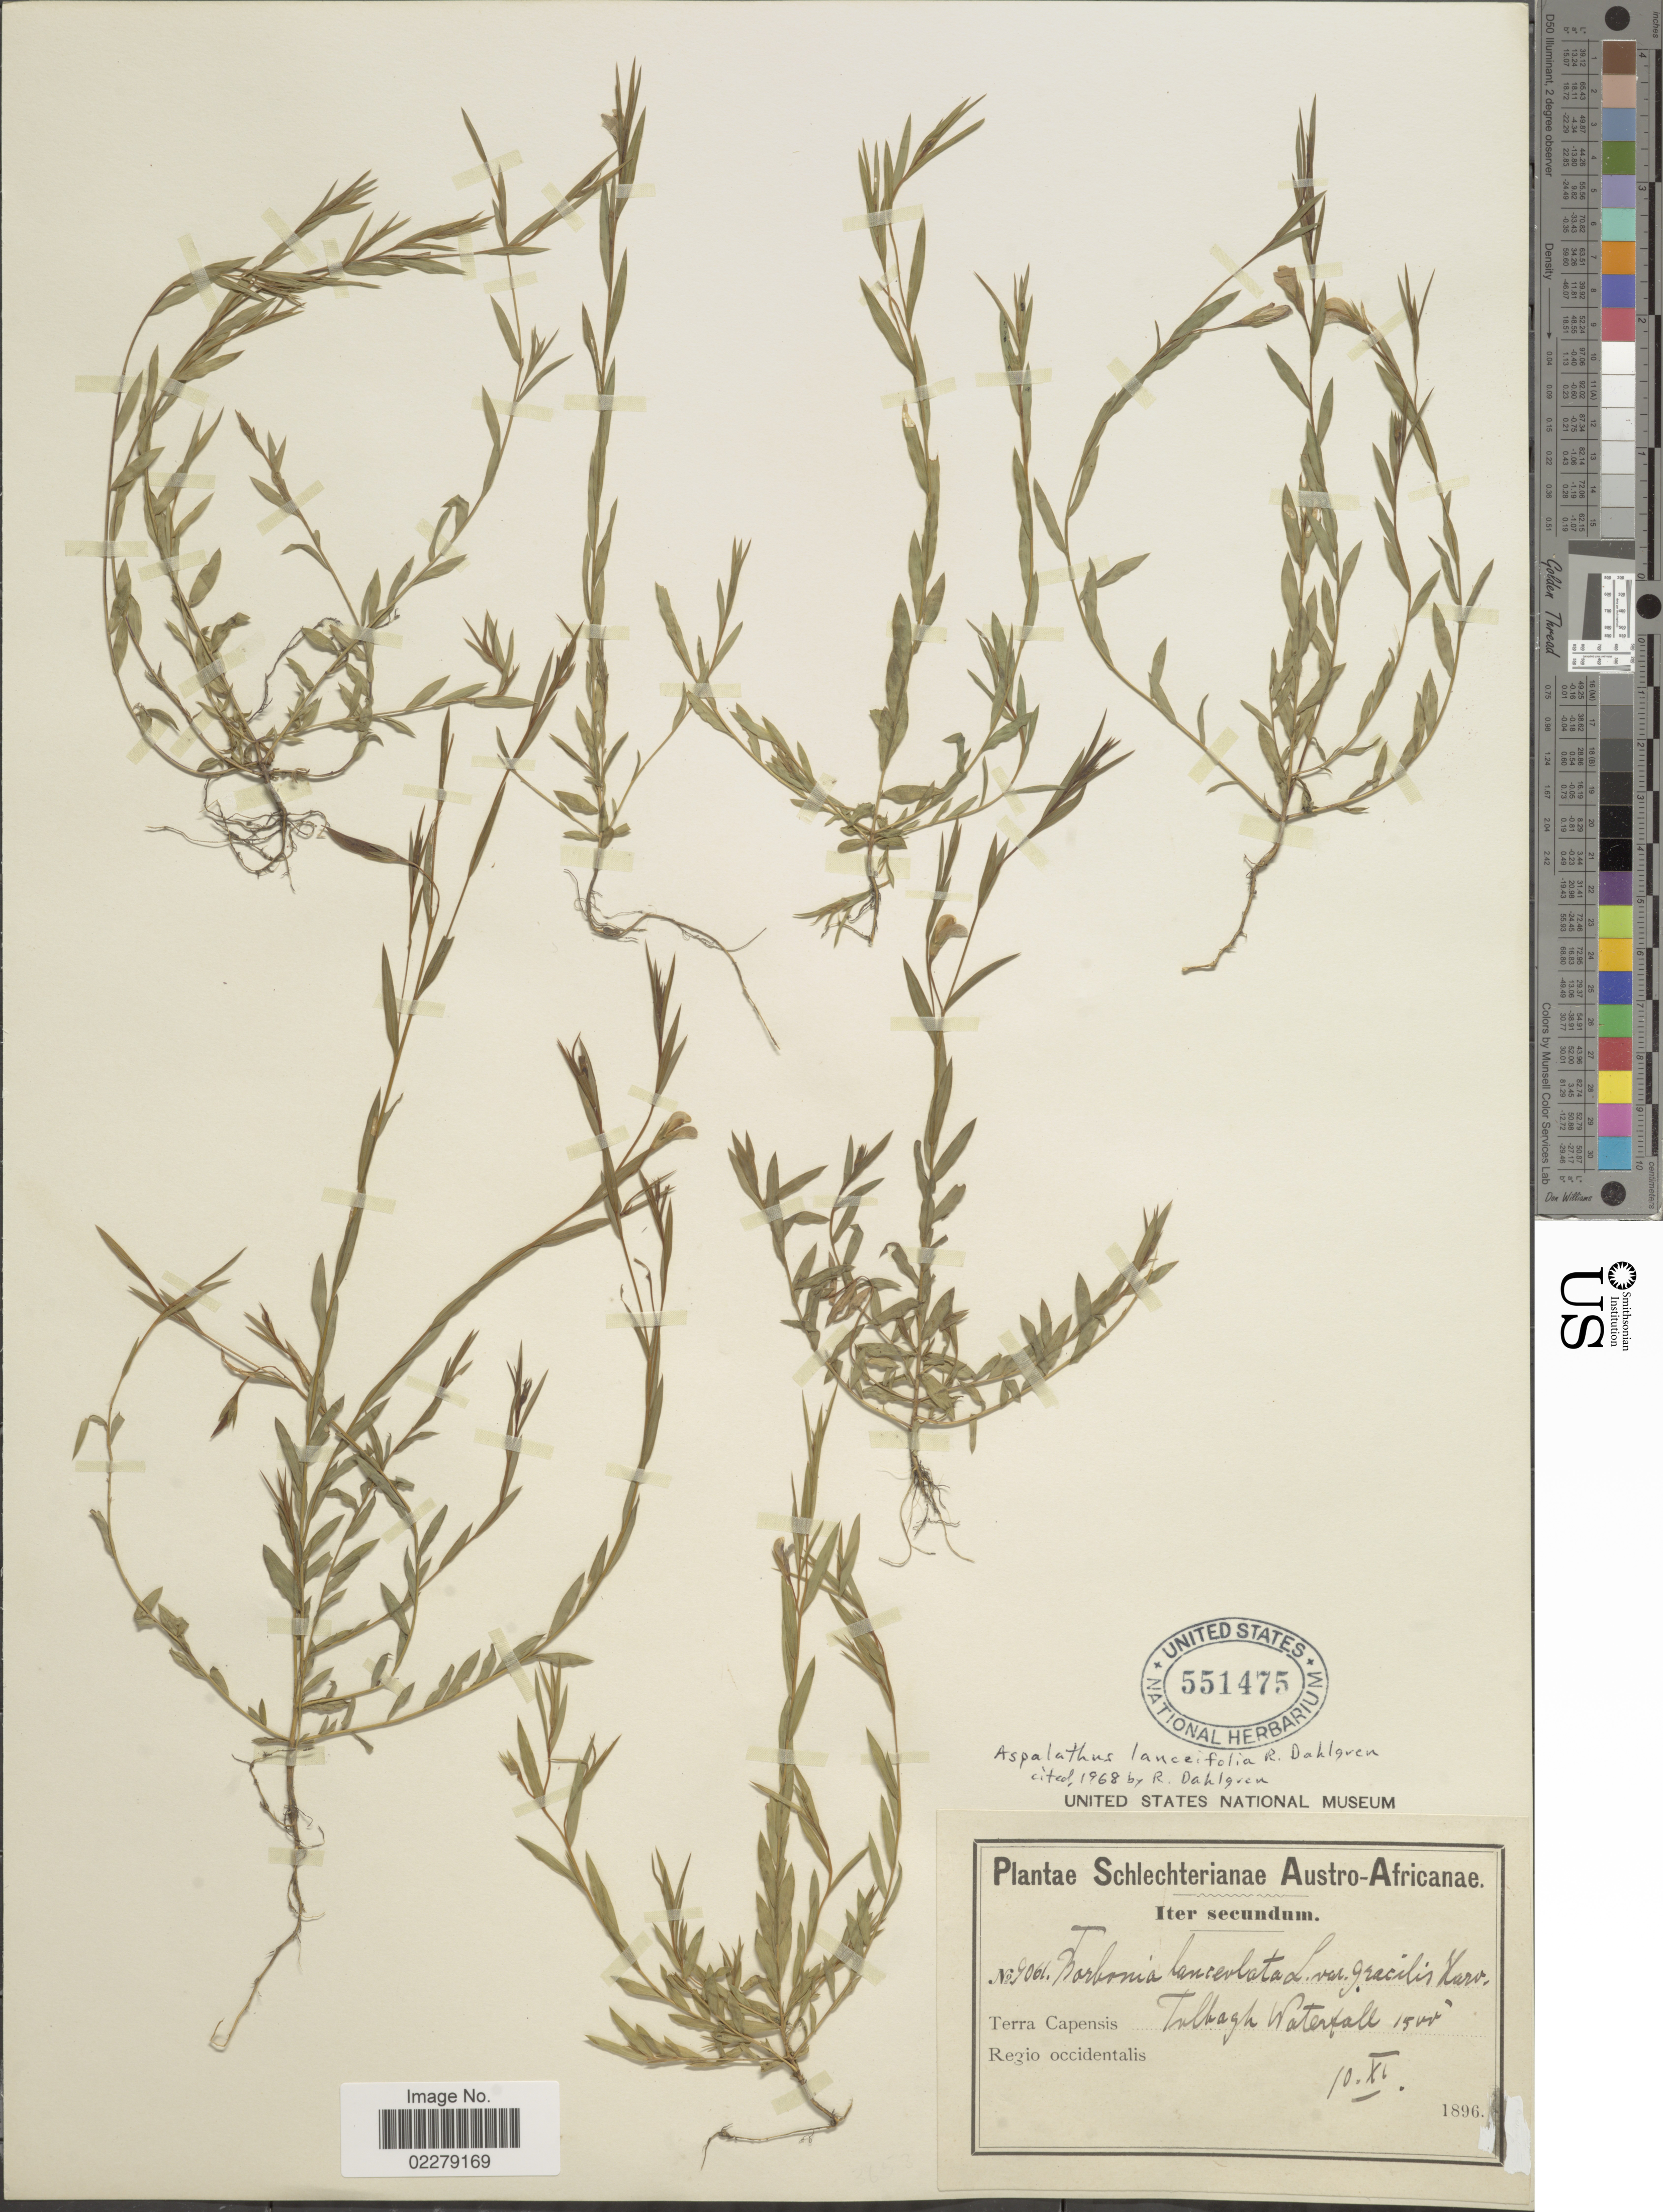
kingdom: Plantae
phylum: Tracheophyta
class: Magnoliopsida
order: Fabales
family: Fabaceae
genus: Aspalathus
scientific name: Aspalathus lanceifolia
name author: R. Dahlgren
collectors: Schlechter, --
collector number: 9061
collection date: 1896-11-10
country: South Africa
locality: Austro- Africanae. Terra Capensis, Tulbagh Waterfall. Regio occidentalis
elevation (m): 457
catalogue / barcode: US 551475